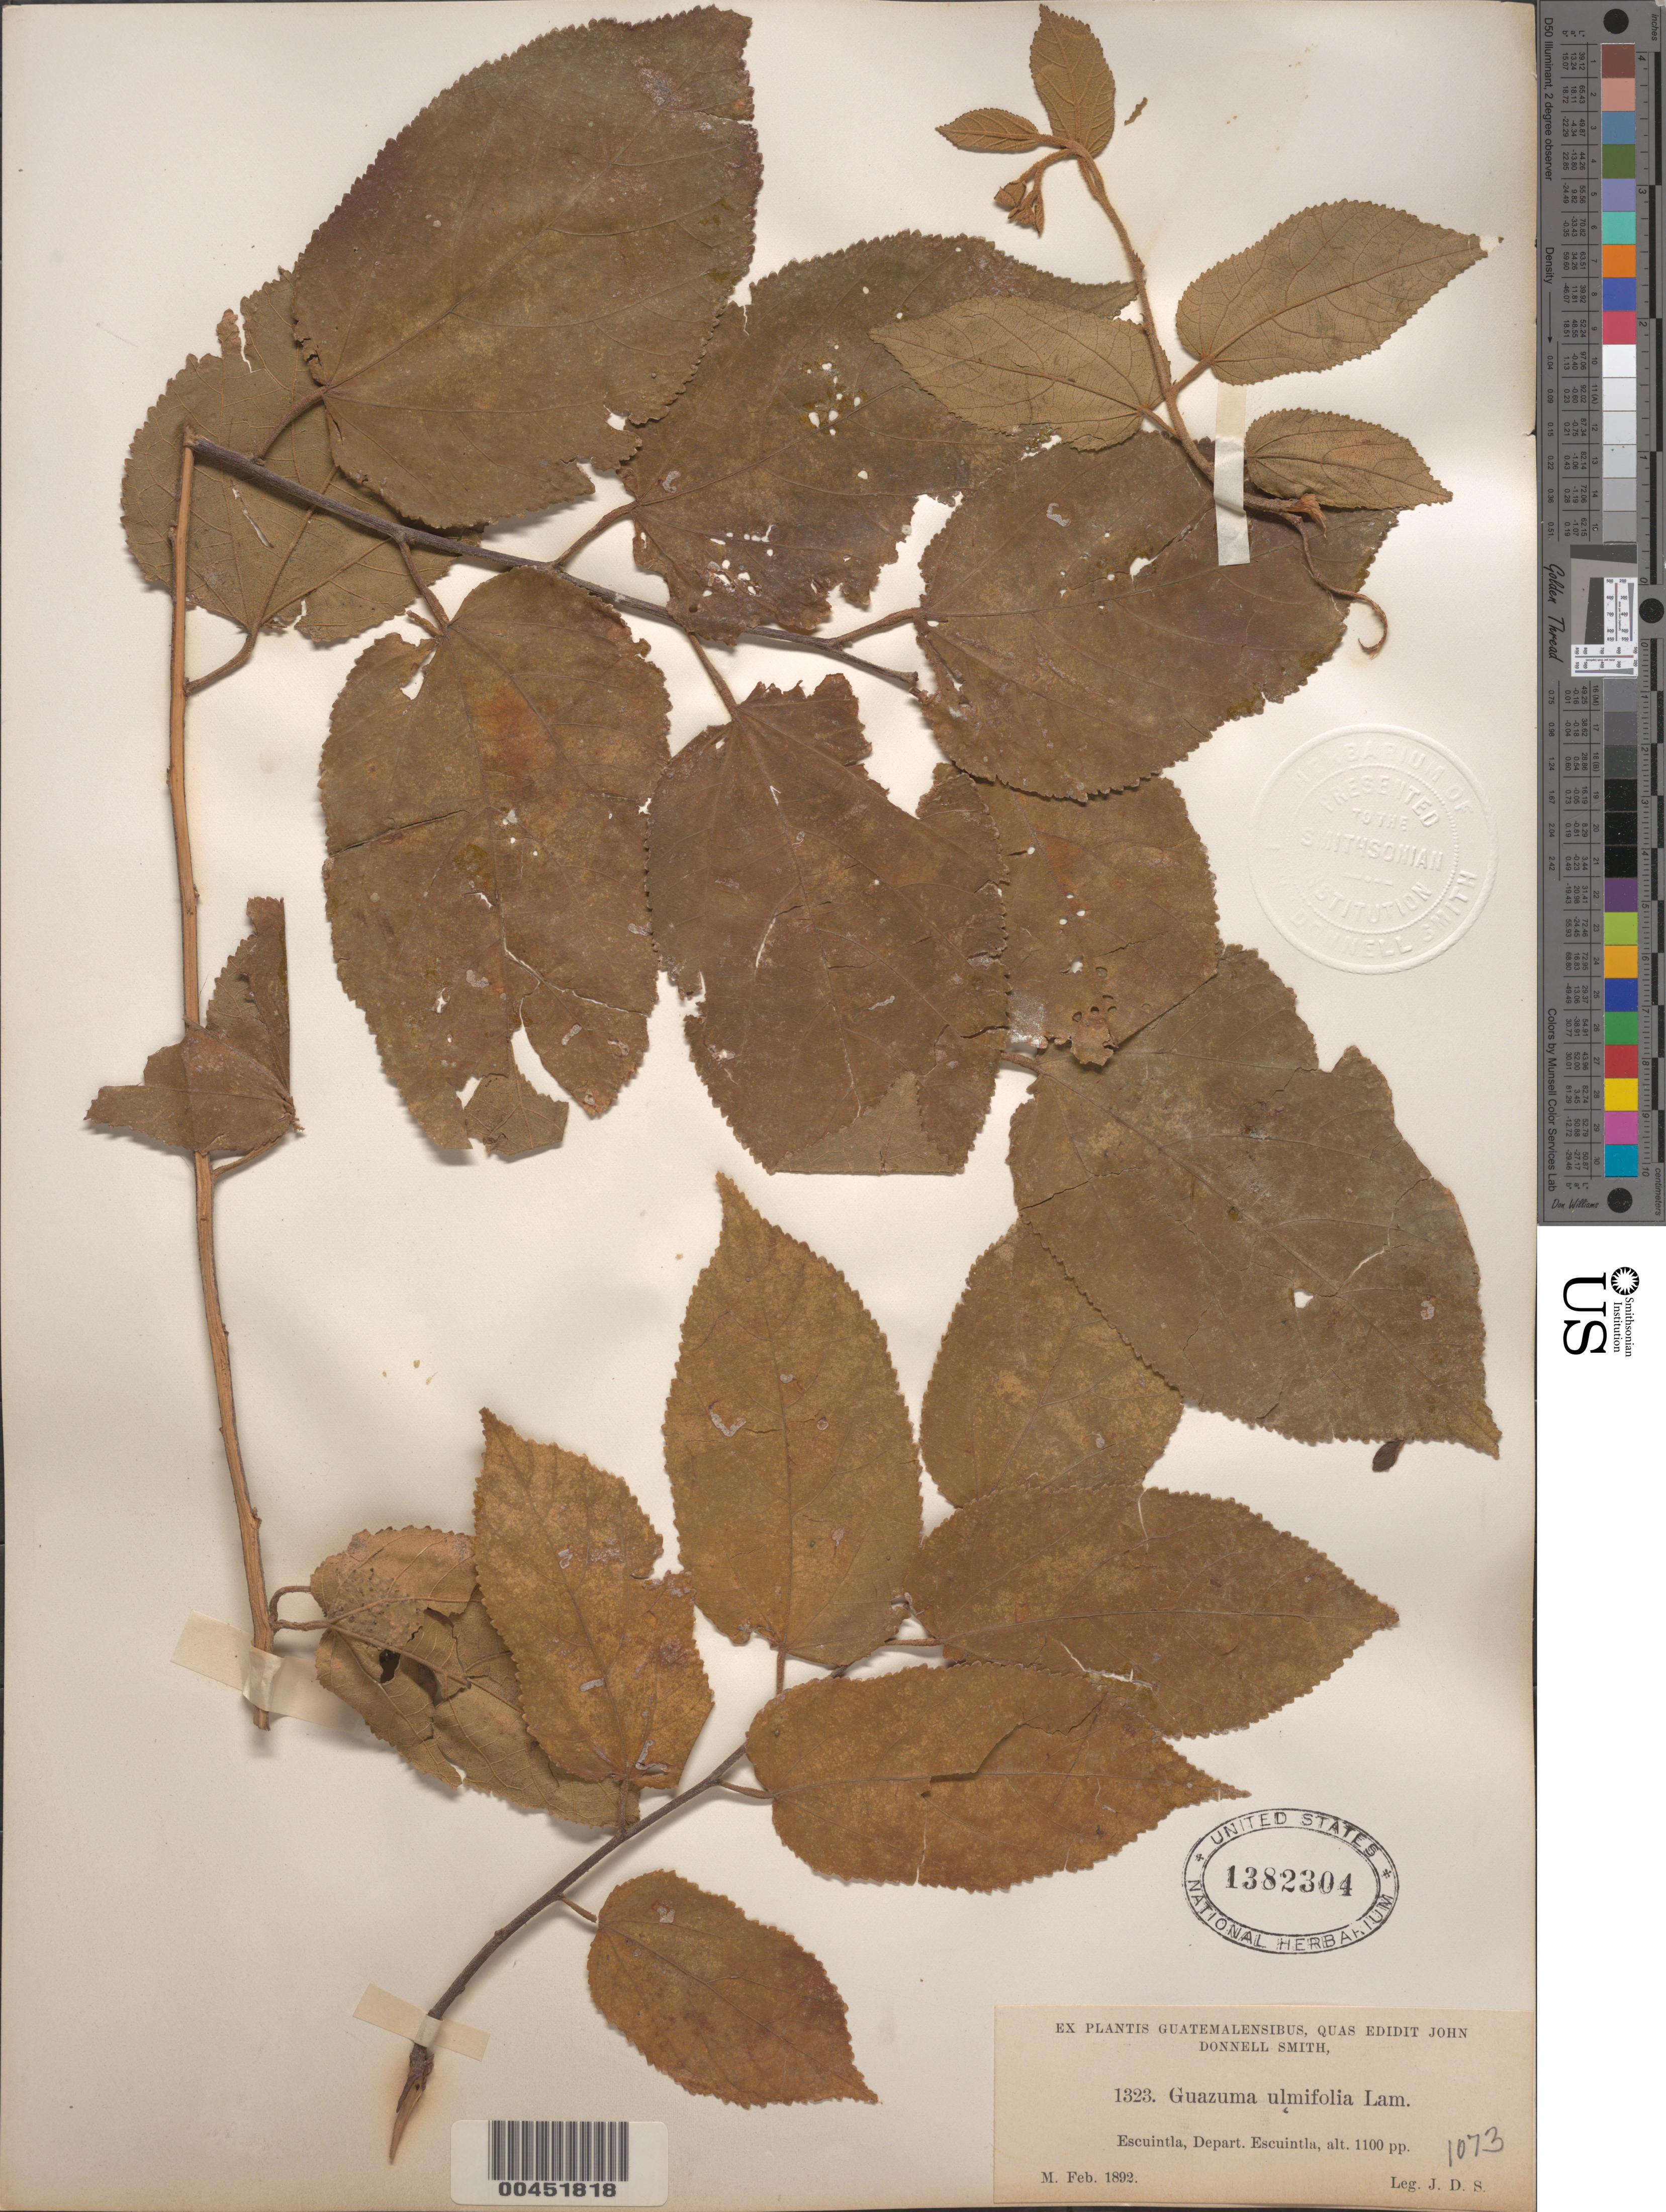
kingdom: Plantae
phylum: Tracheophyta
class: Magnoliopsida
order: Malvales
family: Malvaceae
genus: Guazuma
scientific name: Guazuma ulmifolia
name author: Lam.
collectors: J. Donnell Smith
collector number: ex PL. Guat. 1323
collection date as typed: Feb 1892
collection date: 1892-02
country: Guatemala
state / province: Escuintla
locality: Escuintla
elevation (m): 335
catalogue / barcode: US 1382304